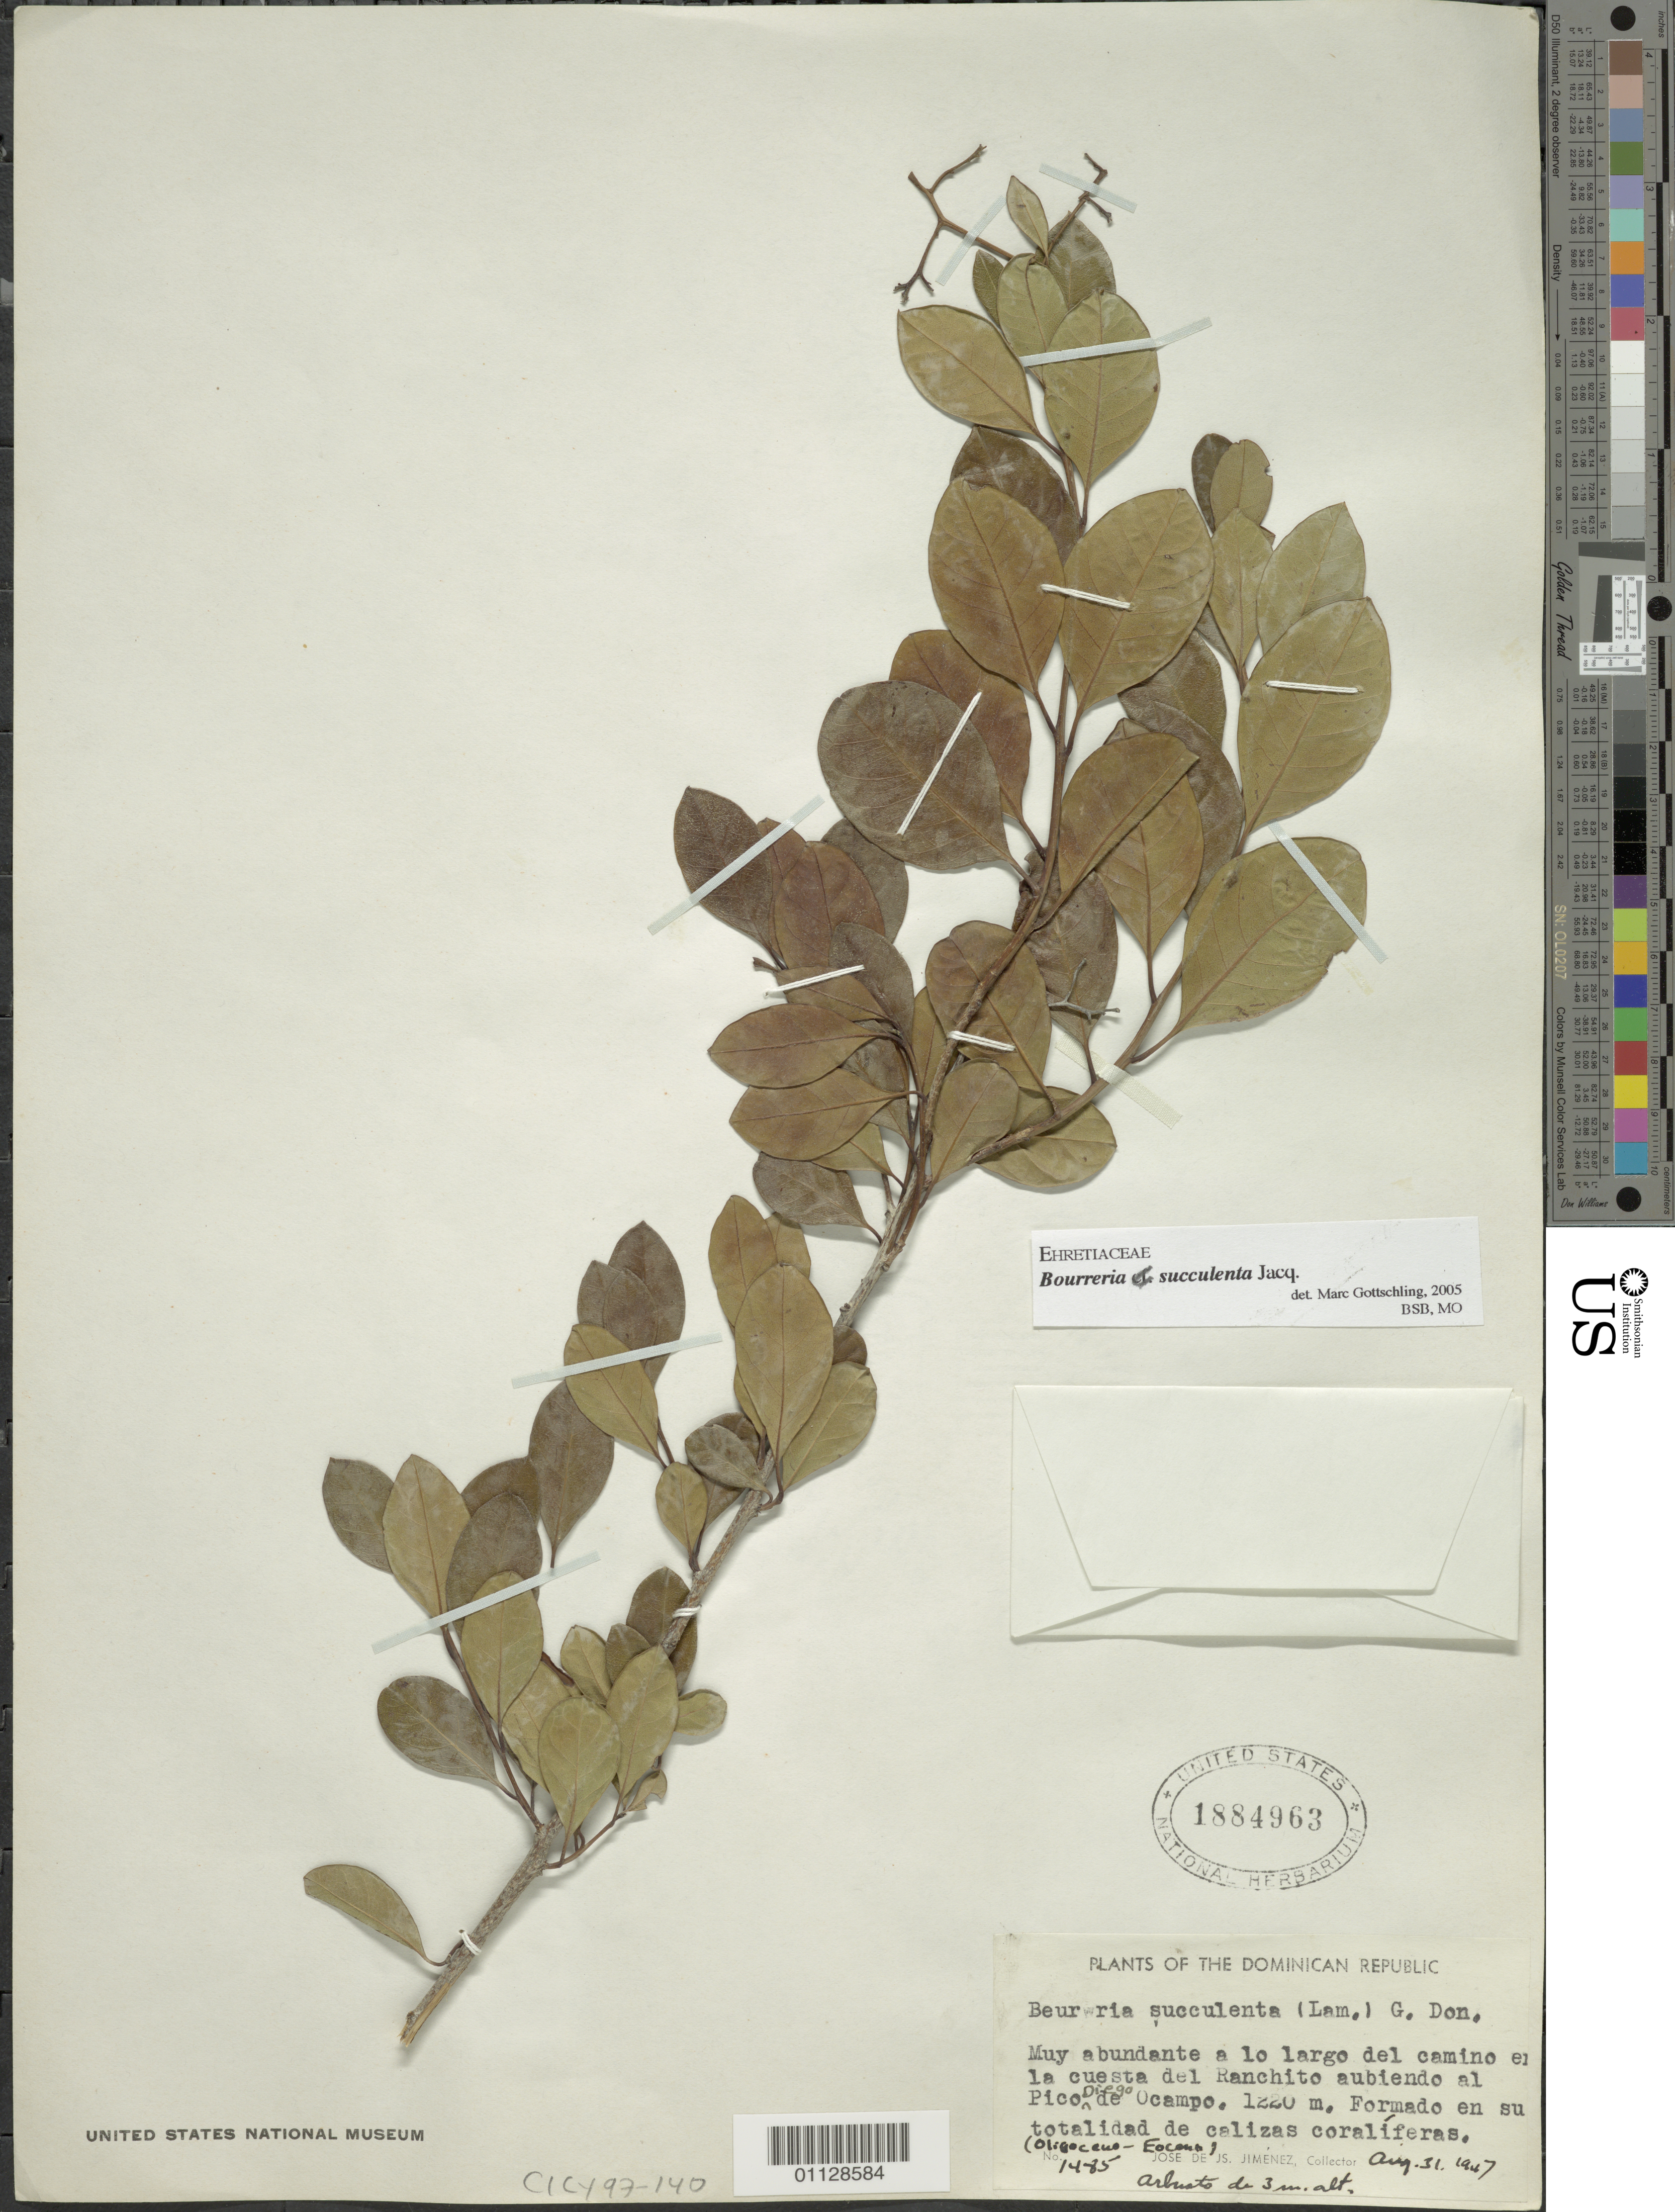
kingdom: Plantae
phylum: Tracheophyta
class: Magnoliopsida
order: Boraginales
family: Ehretiaceae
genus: Bourreria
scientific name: Bourreria succulenta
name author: Jacq.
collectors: J. J. Jiménez Almonte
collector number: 1485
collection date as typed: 31 Aug 1947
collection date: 1947-08-31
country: Dominican Republic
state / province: Santiago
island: Hispaniola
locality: Pico Diege de Ocampo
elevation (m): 1220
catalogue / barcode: US 1884963